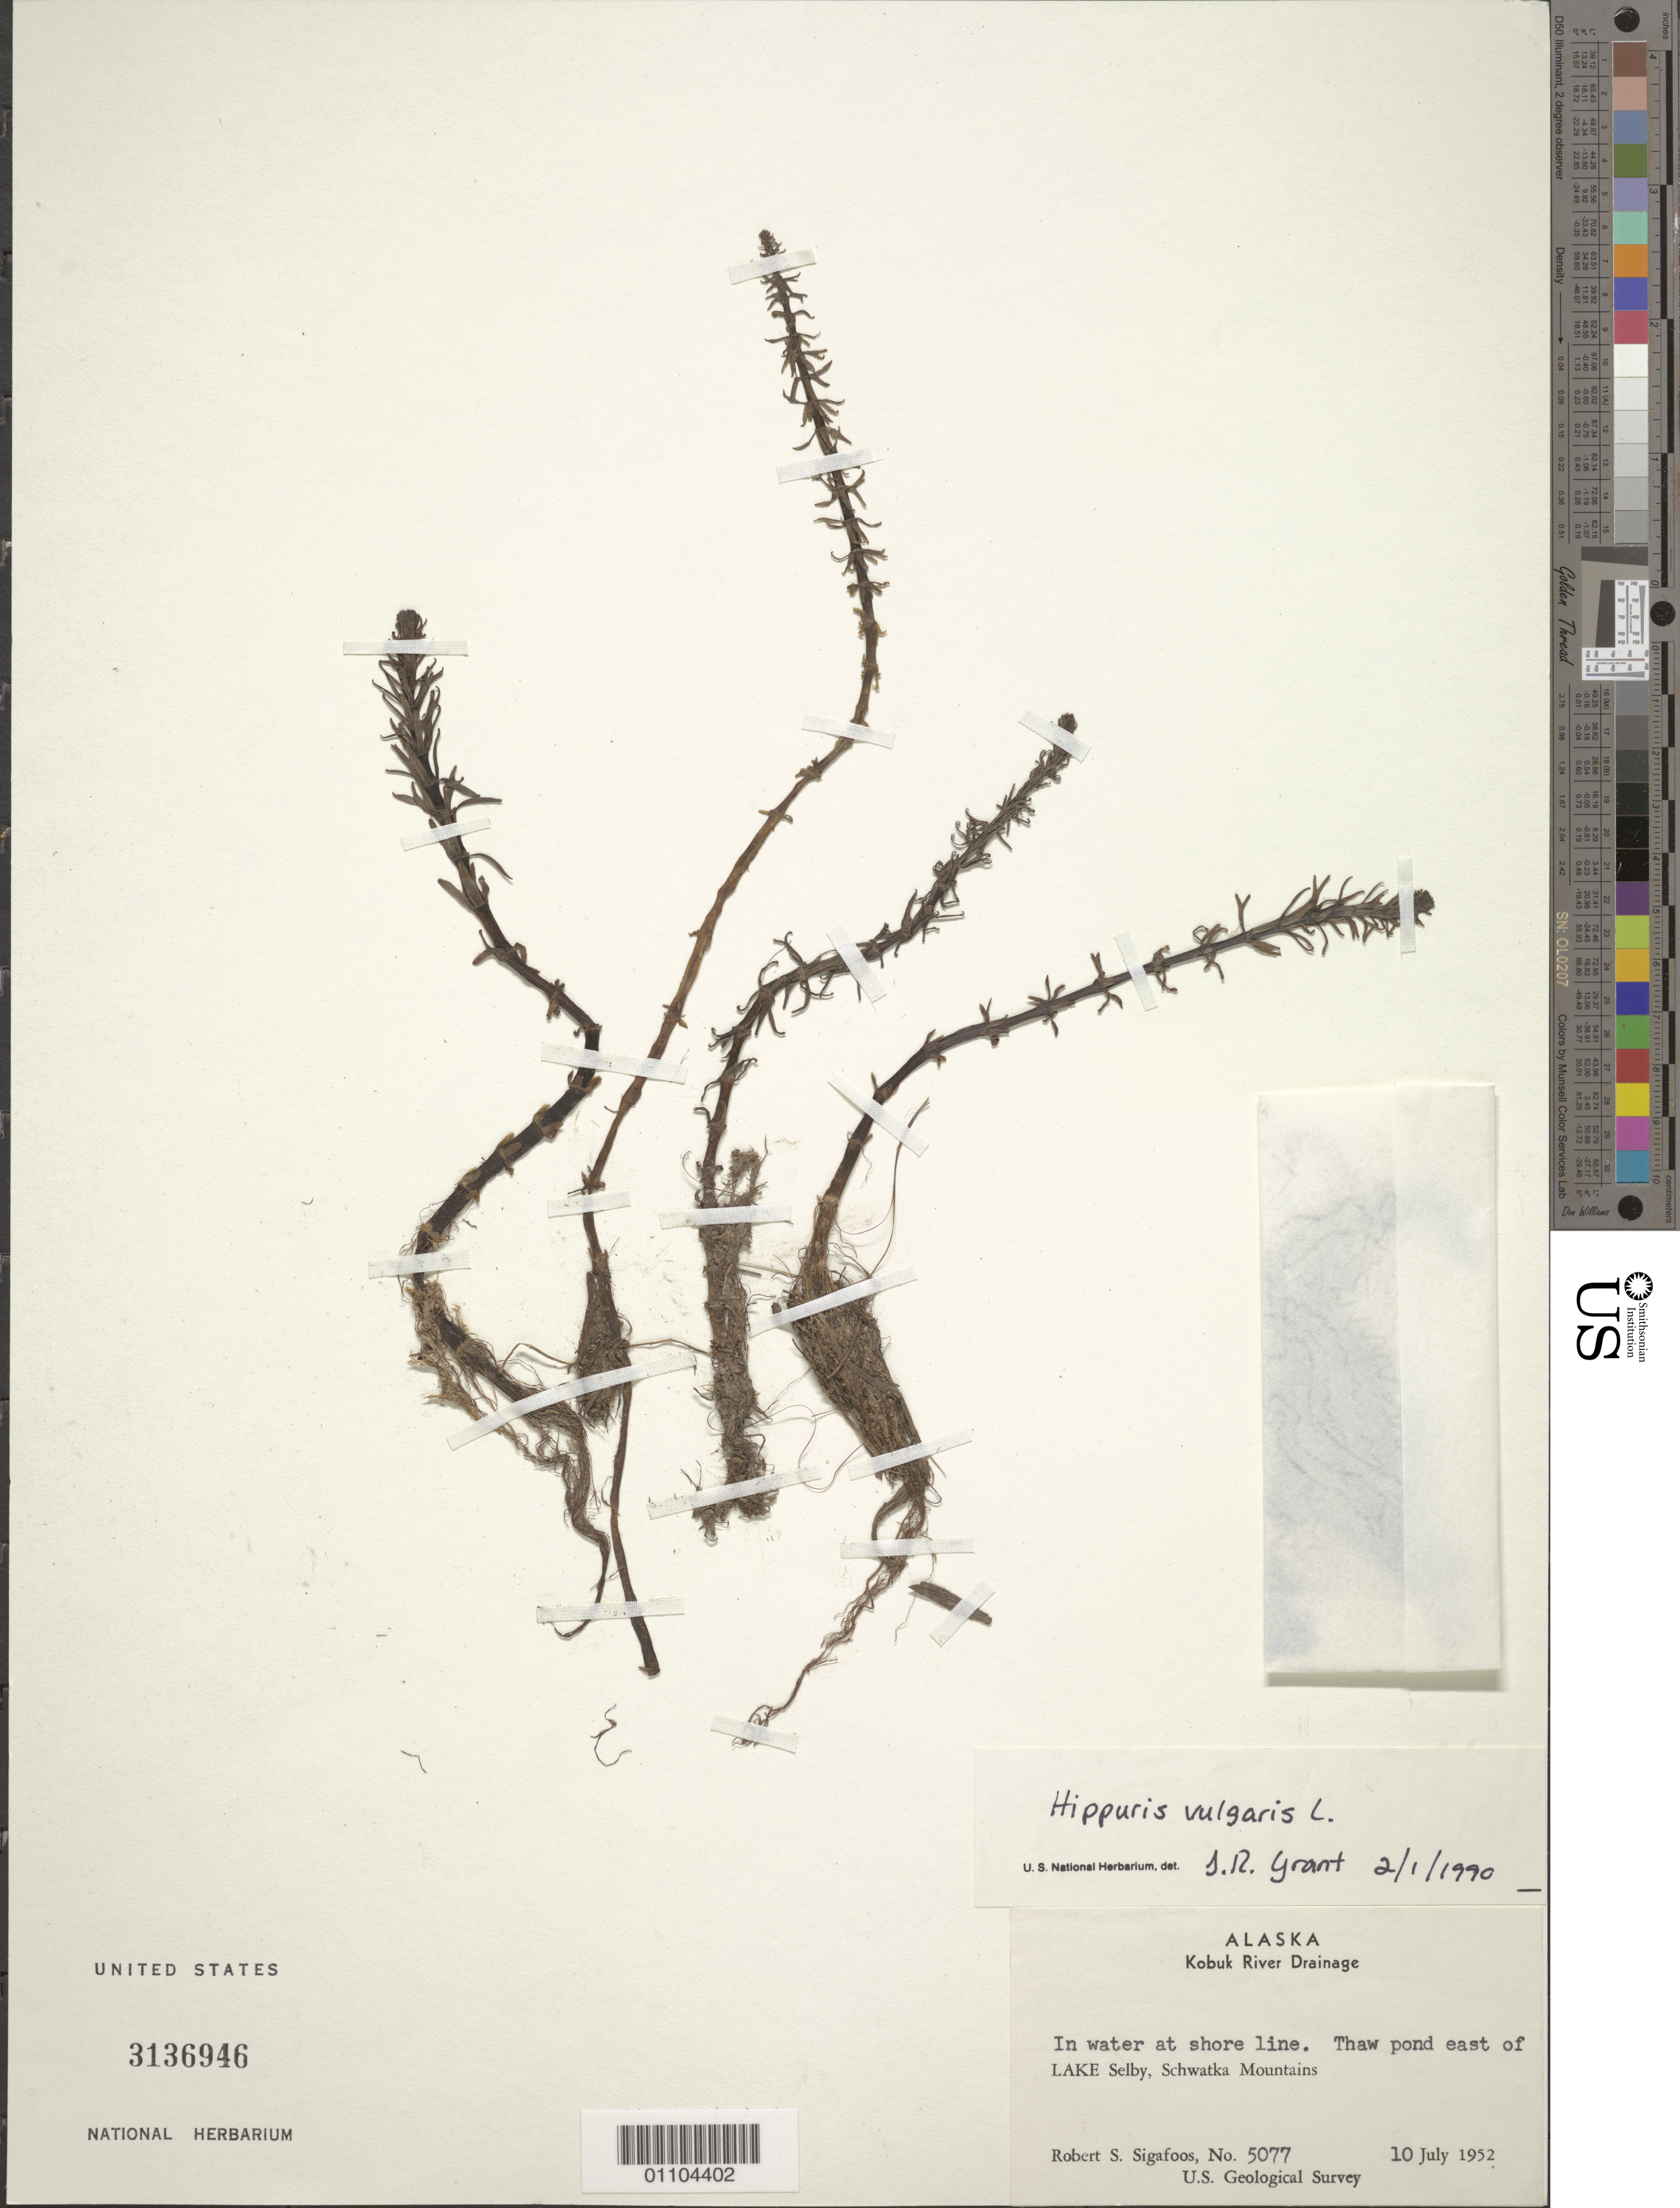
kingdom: Plantae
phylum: Tracheophyta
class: Magnoliopsida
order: Lamiales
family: Plantaginaceae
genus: Hippuris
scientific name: Hippuris vulgaris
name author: L.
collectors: R. Sigafoos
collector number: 5077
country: United States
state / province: Alaska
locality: Schwatka Mountains, thaw pond E of Lake Selby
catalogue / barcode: US 3136946